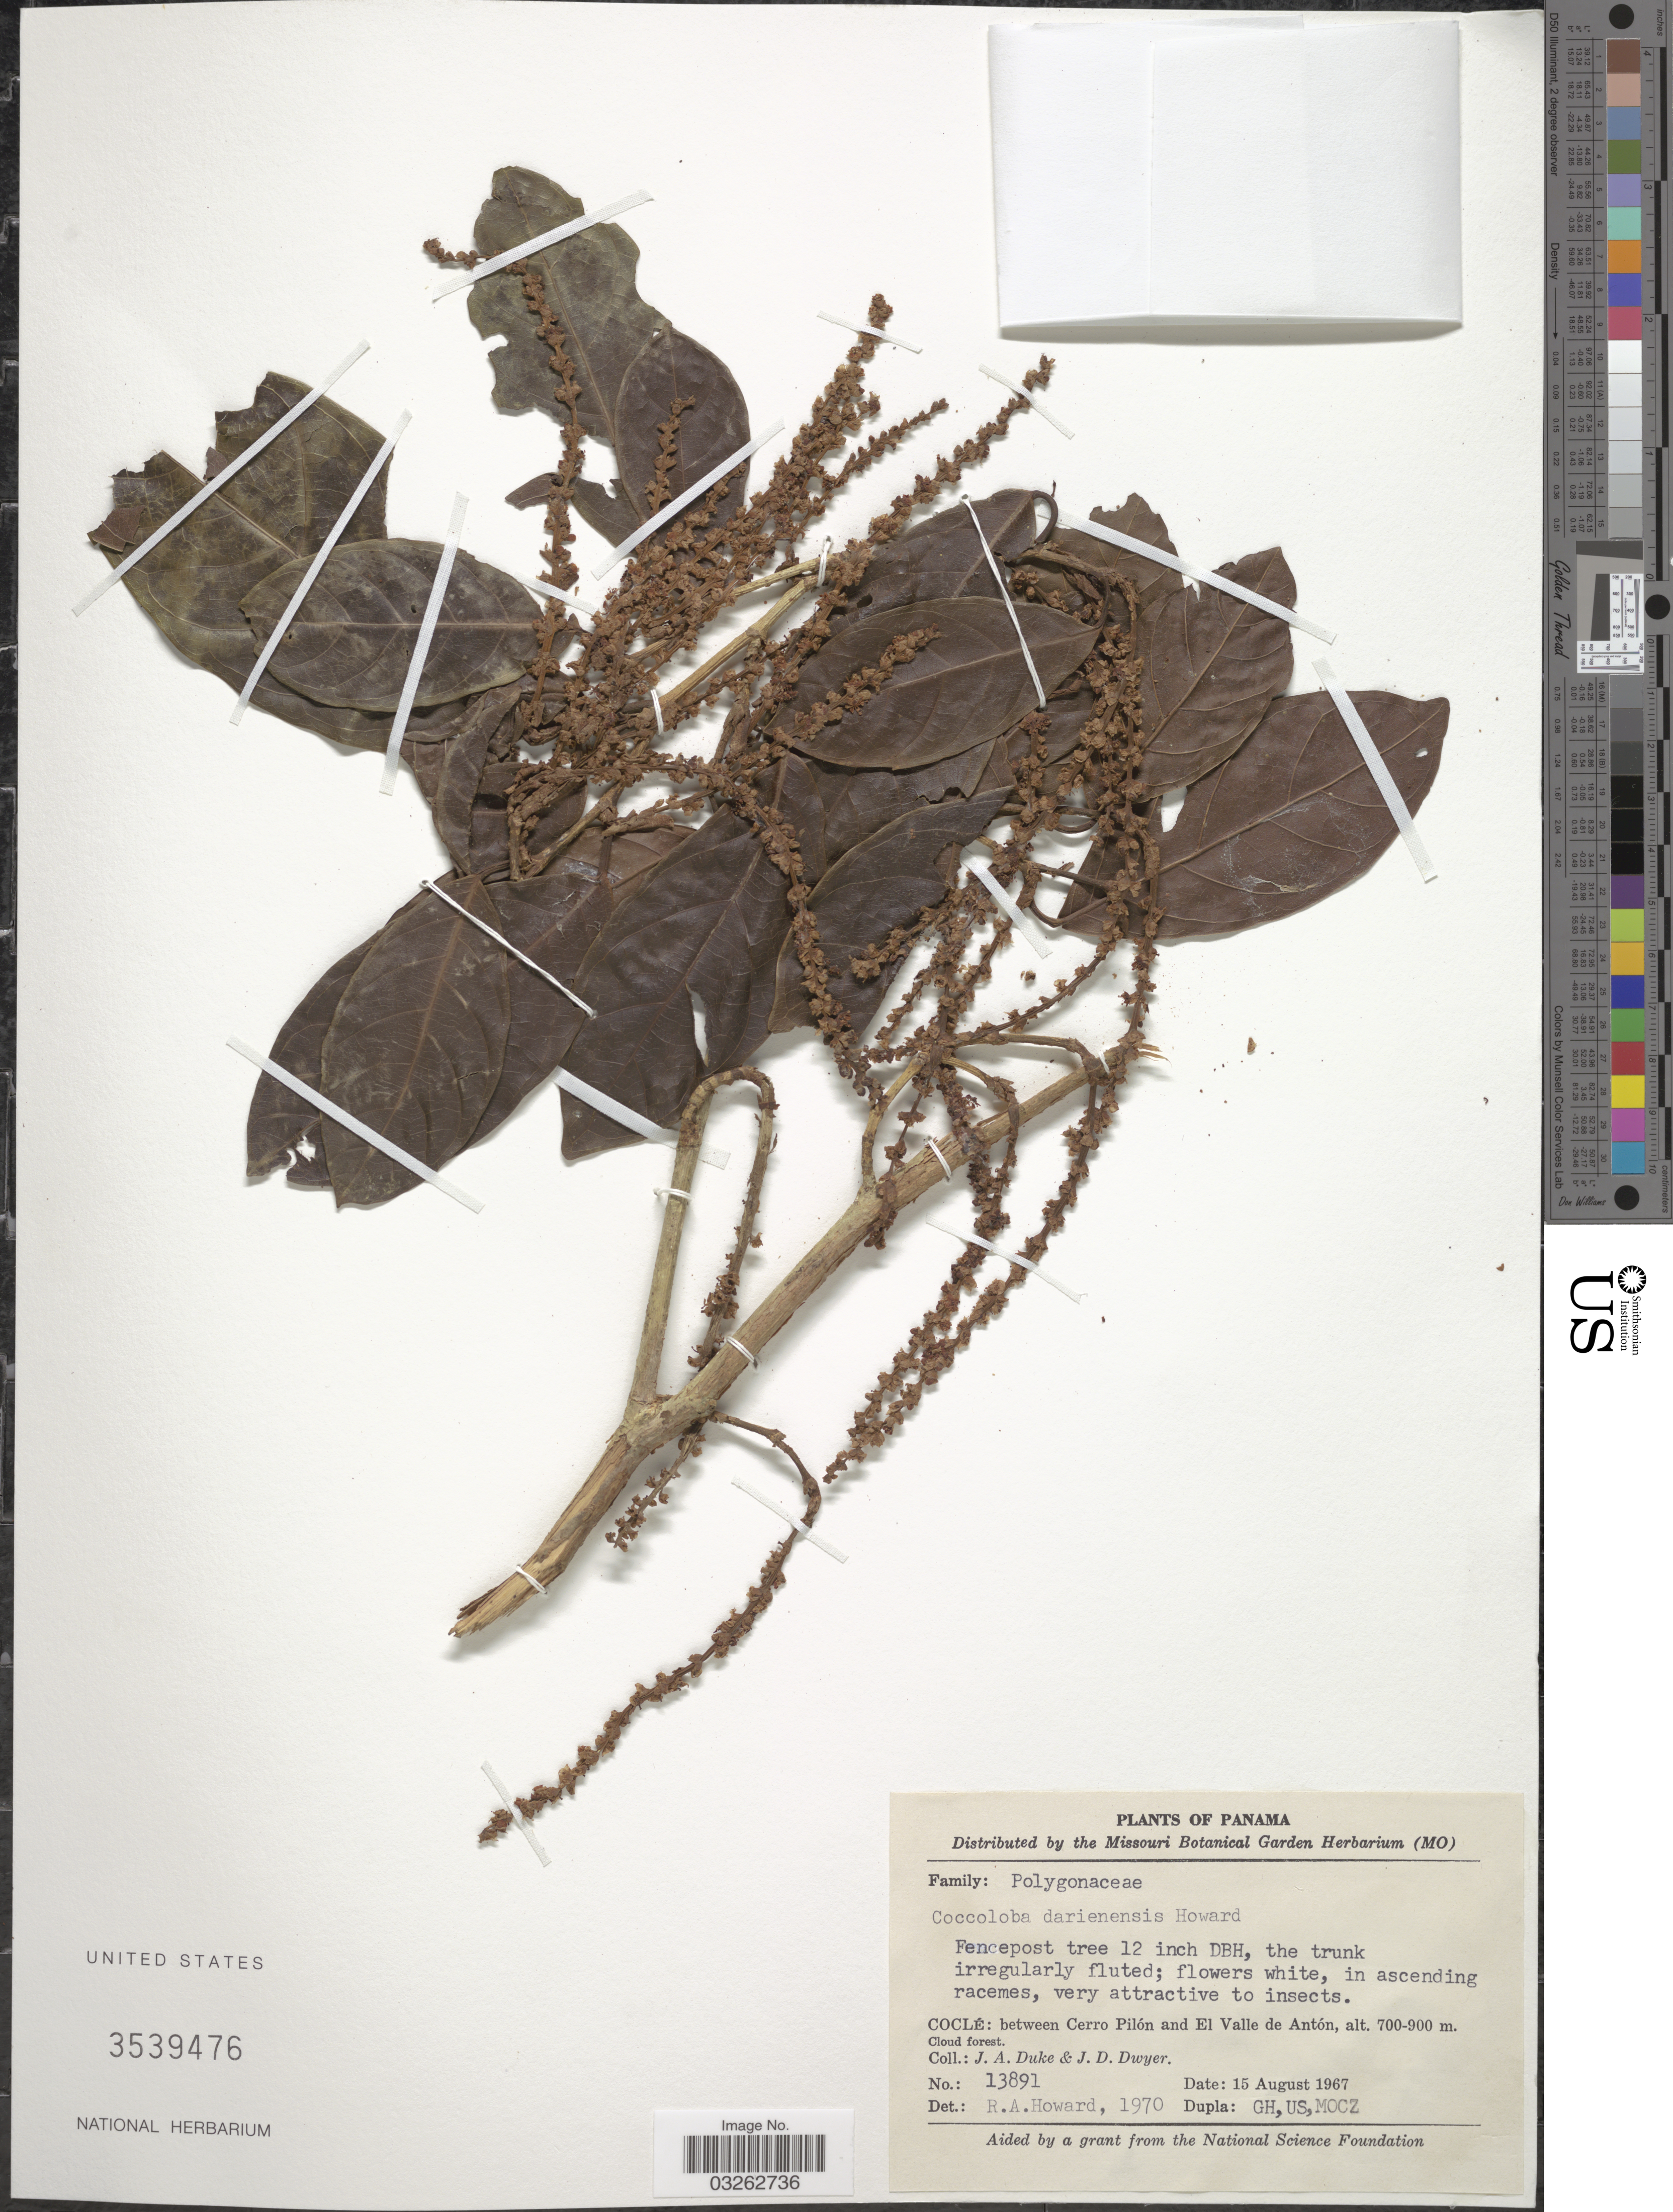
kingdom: Plantae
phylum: Tracheophyta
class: Magnoliopsida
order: Caryophyllales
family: Polygonaceae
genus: Coccoloba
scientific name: Coccoloba darienensis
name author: R.A. Howard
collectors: J. A. Duke & J. D. Dwyer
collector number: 13891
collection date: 1967-08-15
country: Panama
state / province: Coclé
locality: Between Cerro Pilón and El Valle de Antón.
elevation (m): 700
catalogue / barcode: US 3539476